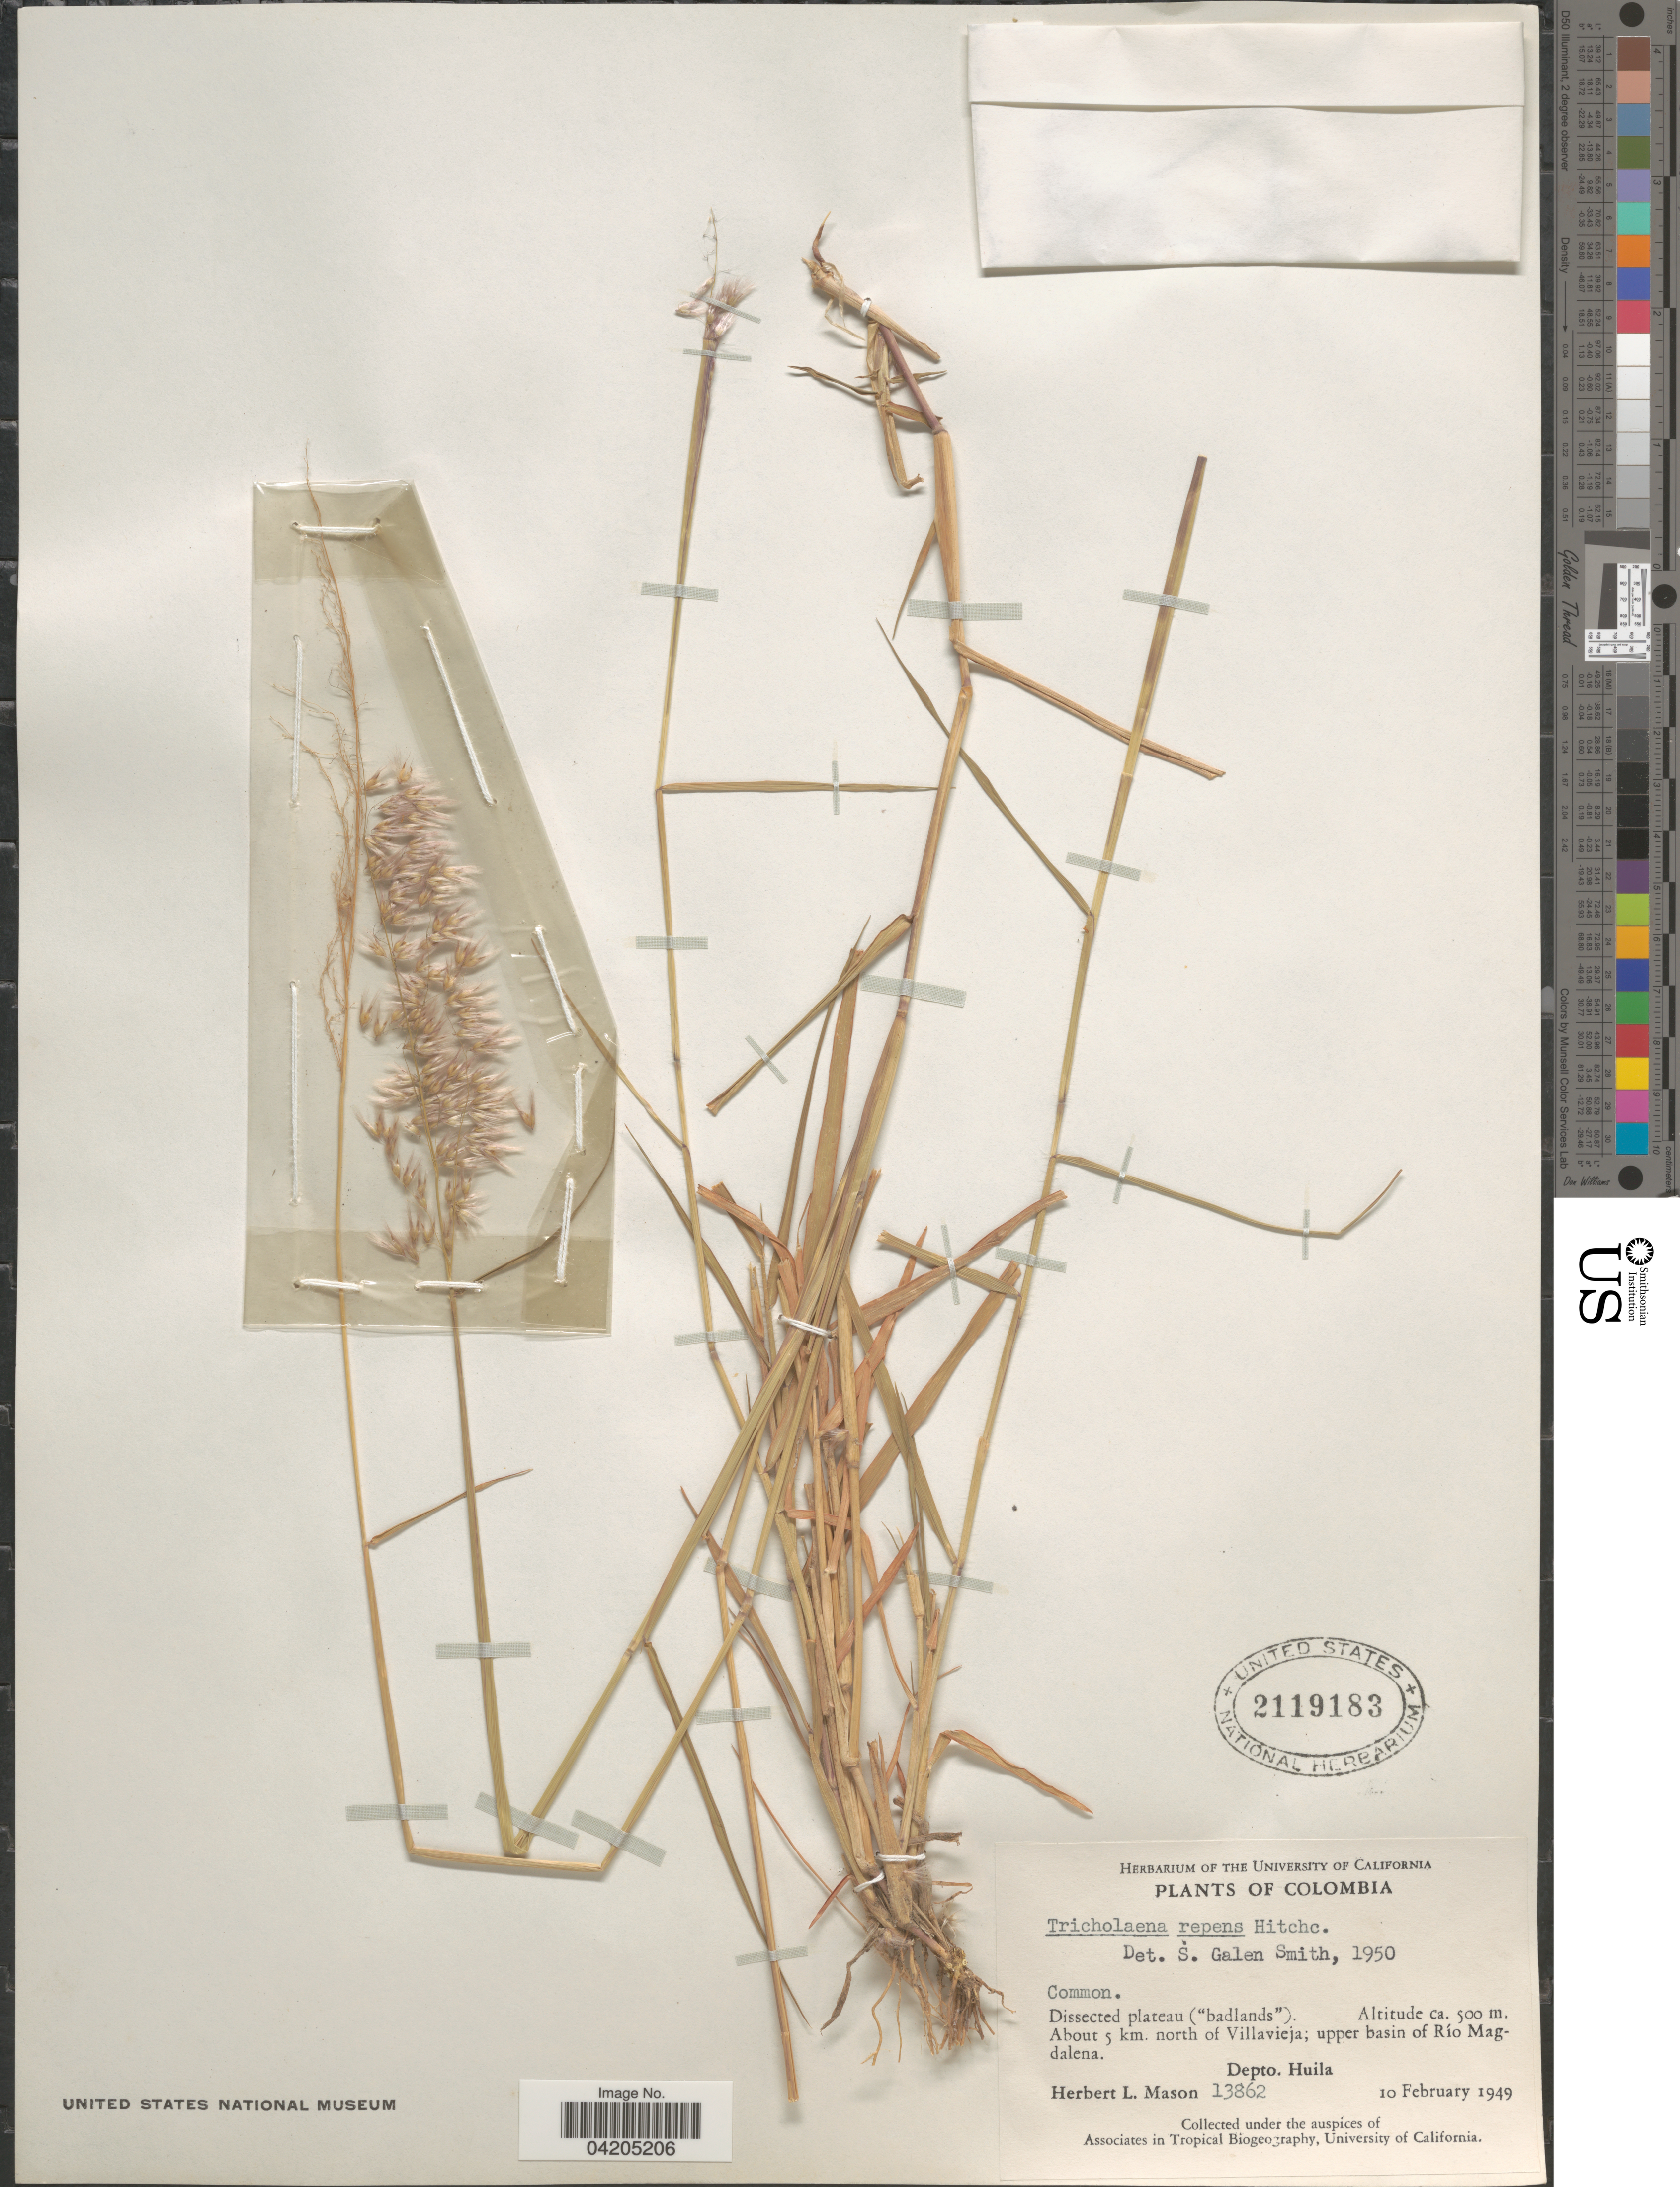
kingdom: Plantae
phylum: Tracheophyta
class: Liliopsida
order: Poales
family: Poaceae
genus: Melinis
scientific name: Melinis repens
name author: (Willd.) Zizka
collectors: H. L. Mason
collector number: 13862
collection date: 1949-02-10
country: Colombia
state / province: Huila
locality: Dissected plateau ("badlands"). About 5 km. north of Villavieja; upper basin of Río Magdalena. Depto. Huila.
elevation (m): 500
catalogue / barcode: US 2119183